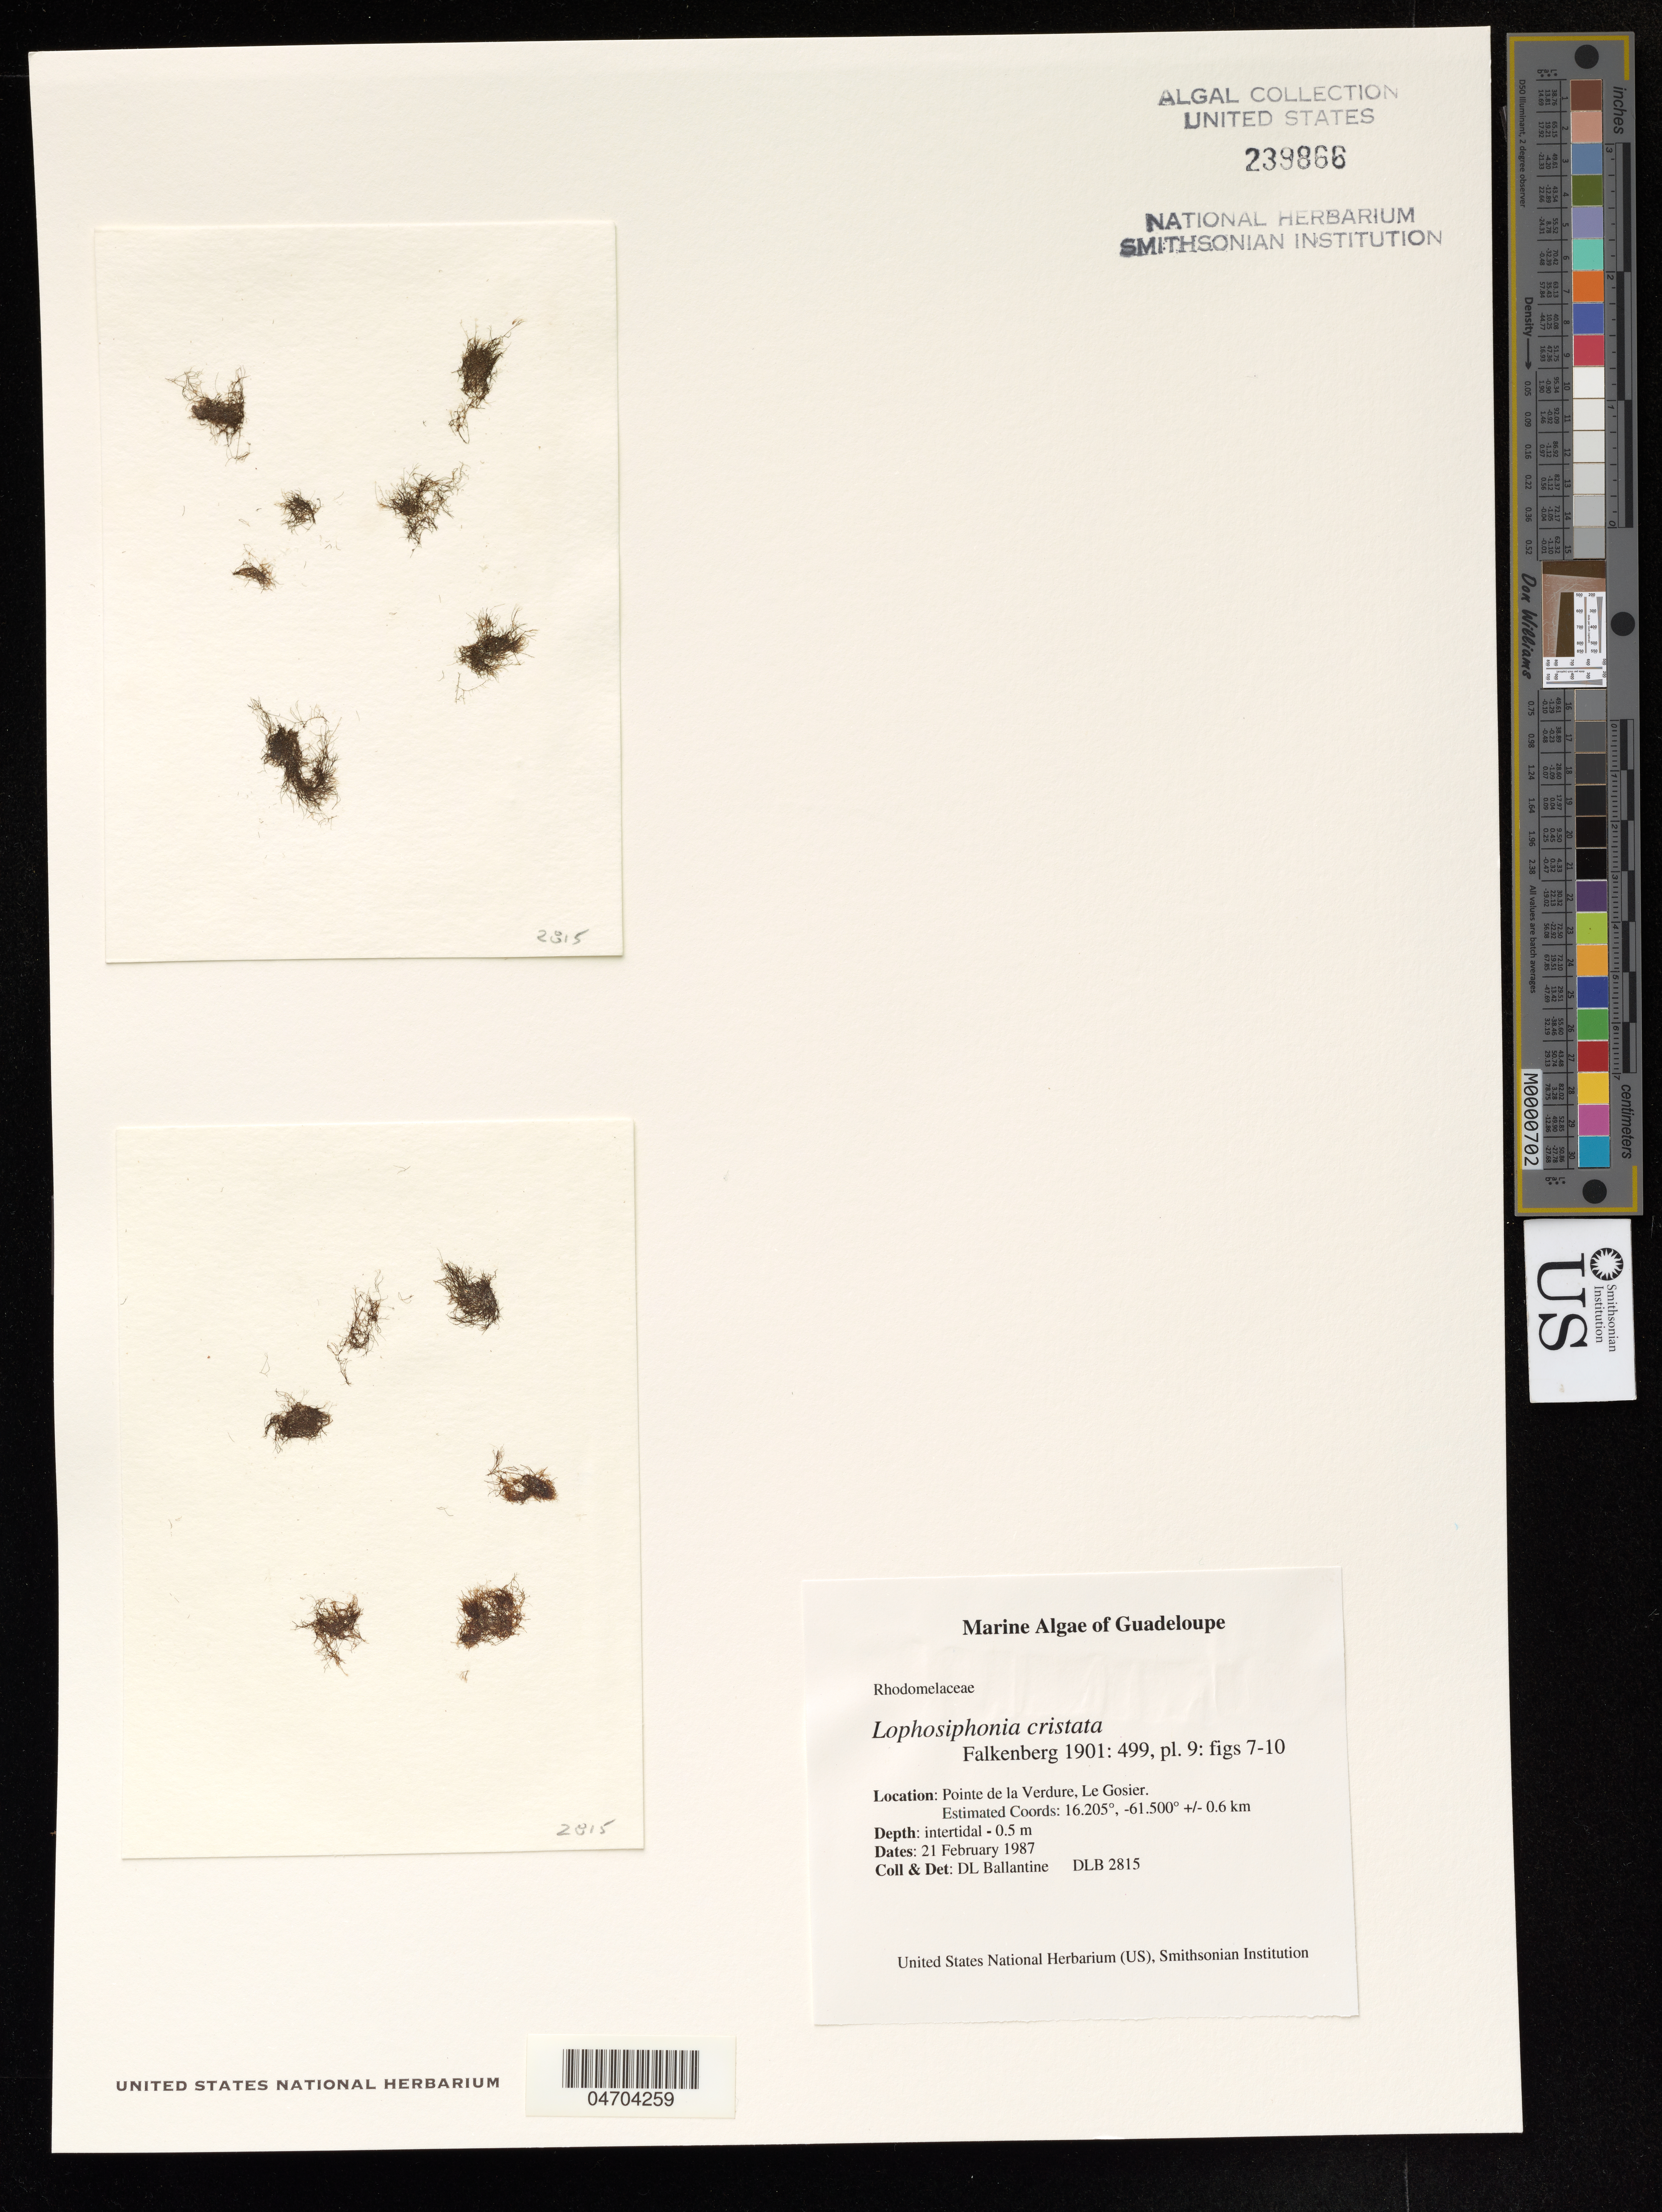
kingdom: Plantae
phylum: Rhodophyta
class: Florideophyceae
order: Ceramiales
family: Rhodomelaceae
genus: Lophosiphonia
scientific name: Lophosiphonia cristata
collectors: D. Ballantine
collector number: DLB2815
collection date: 1987-02-21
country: Guadeloupe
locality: Pointe de la Verdure, Le Gosier.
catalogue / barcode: US 239866